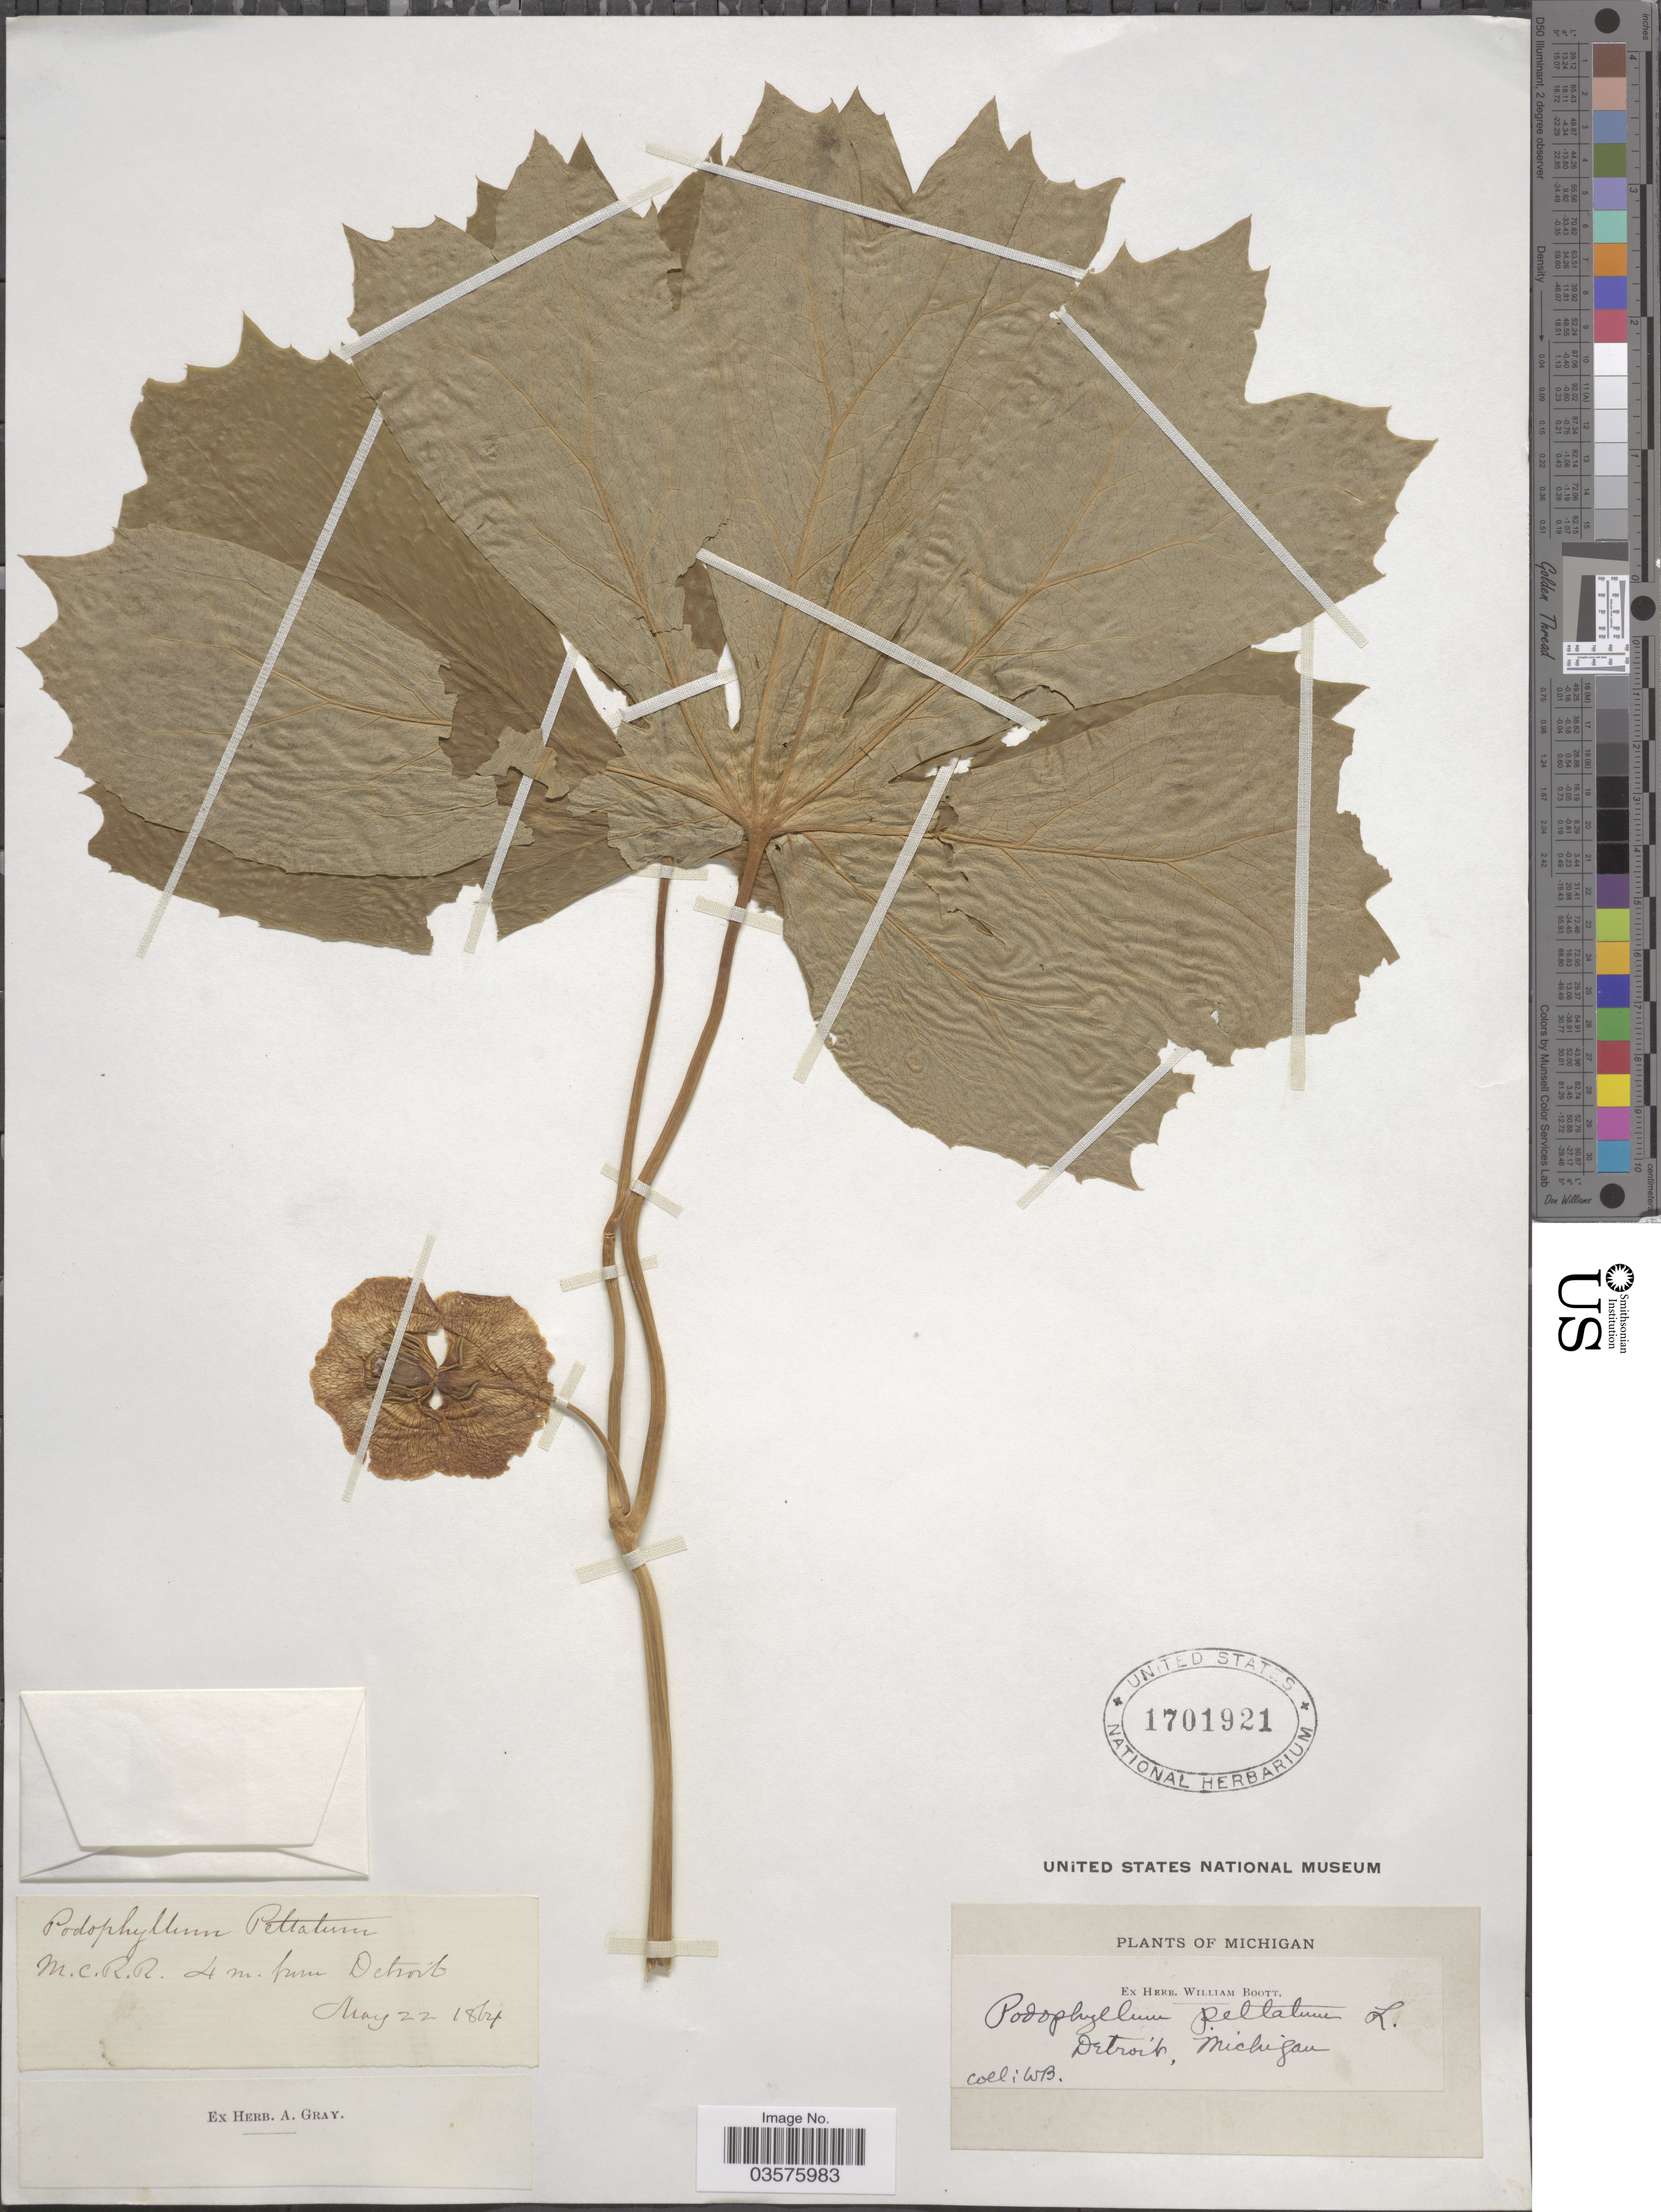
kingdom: Plantae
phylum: Tracheophyta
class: Magnoliopsida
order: Ranunculales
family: Berberidaceae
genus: Podophyllum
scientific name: Podophyllum peltatum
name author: L.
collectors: W. Boott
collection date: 1864-05-22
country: United States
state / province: Michigan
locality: Detroit. M. C. R. R. [unsure placement] 4 mi. from Detroit.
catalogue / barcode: US 1701921